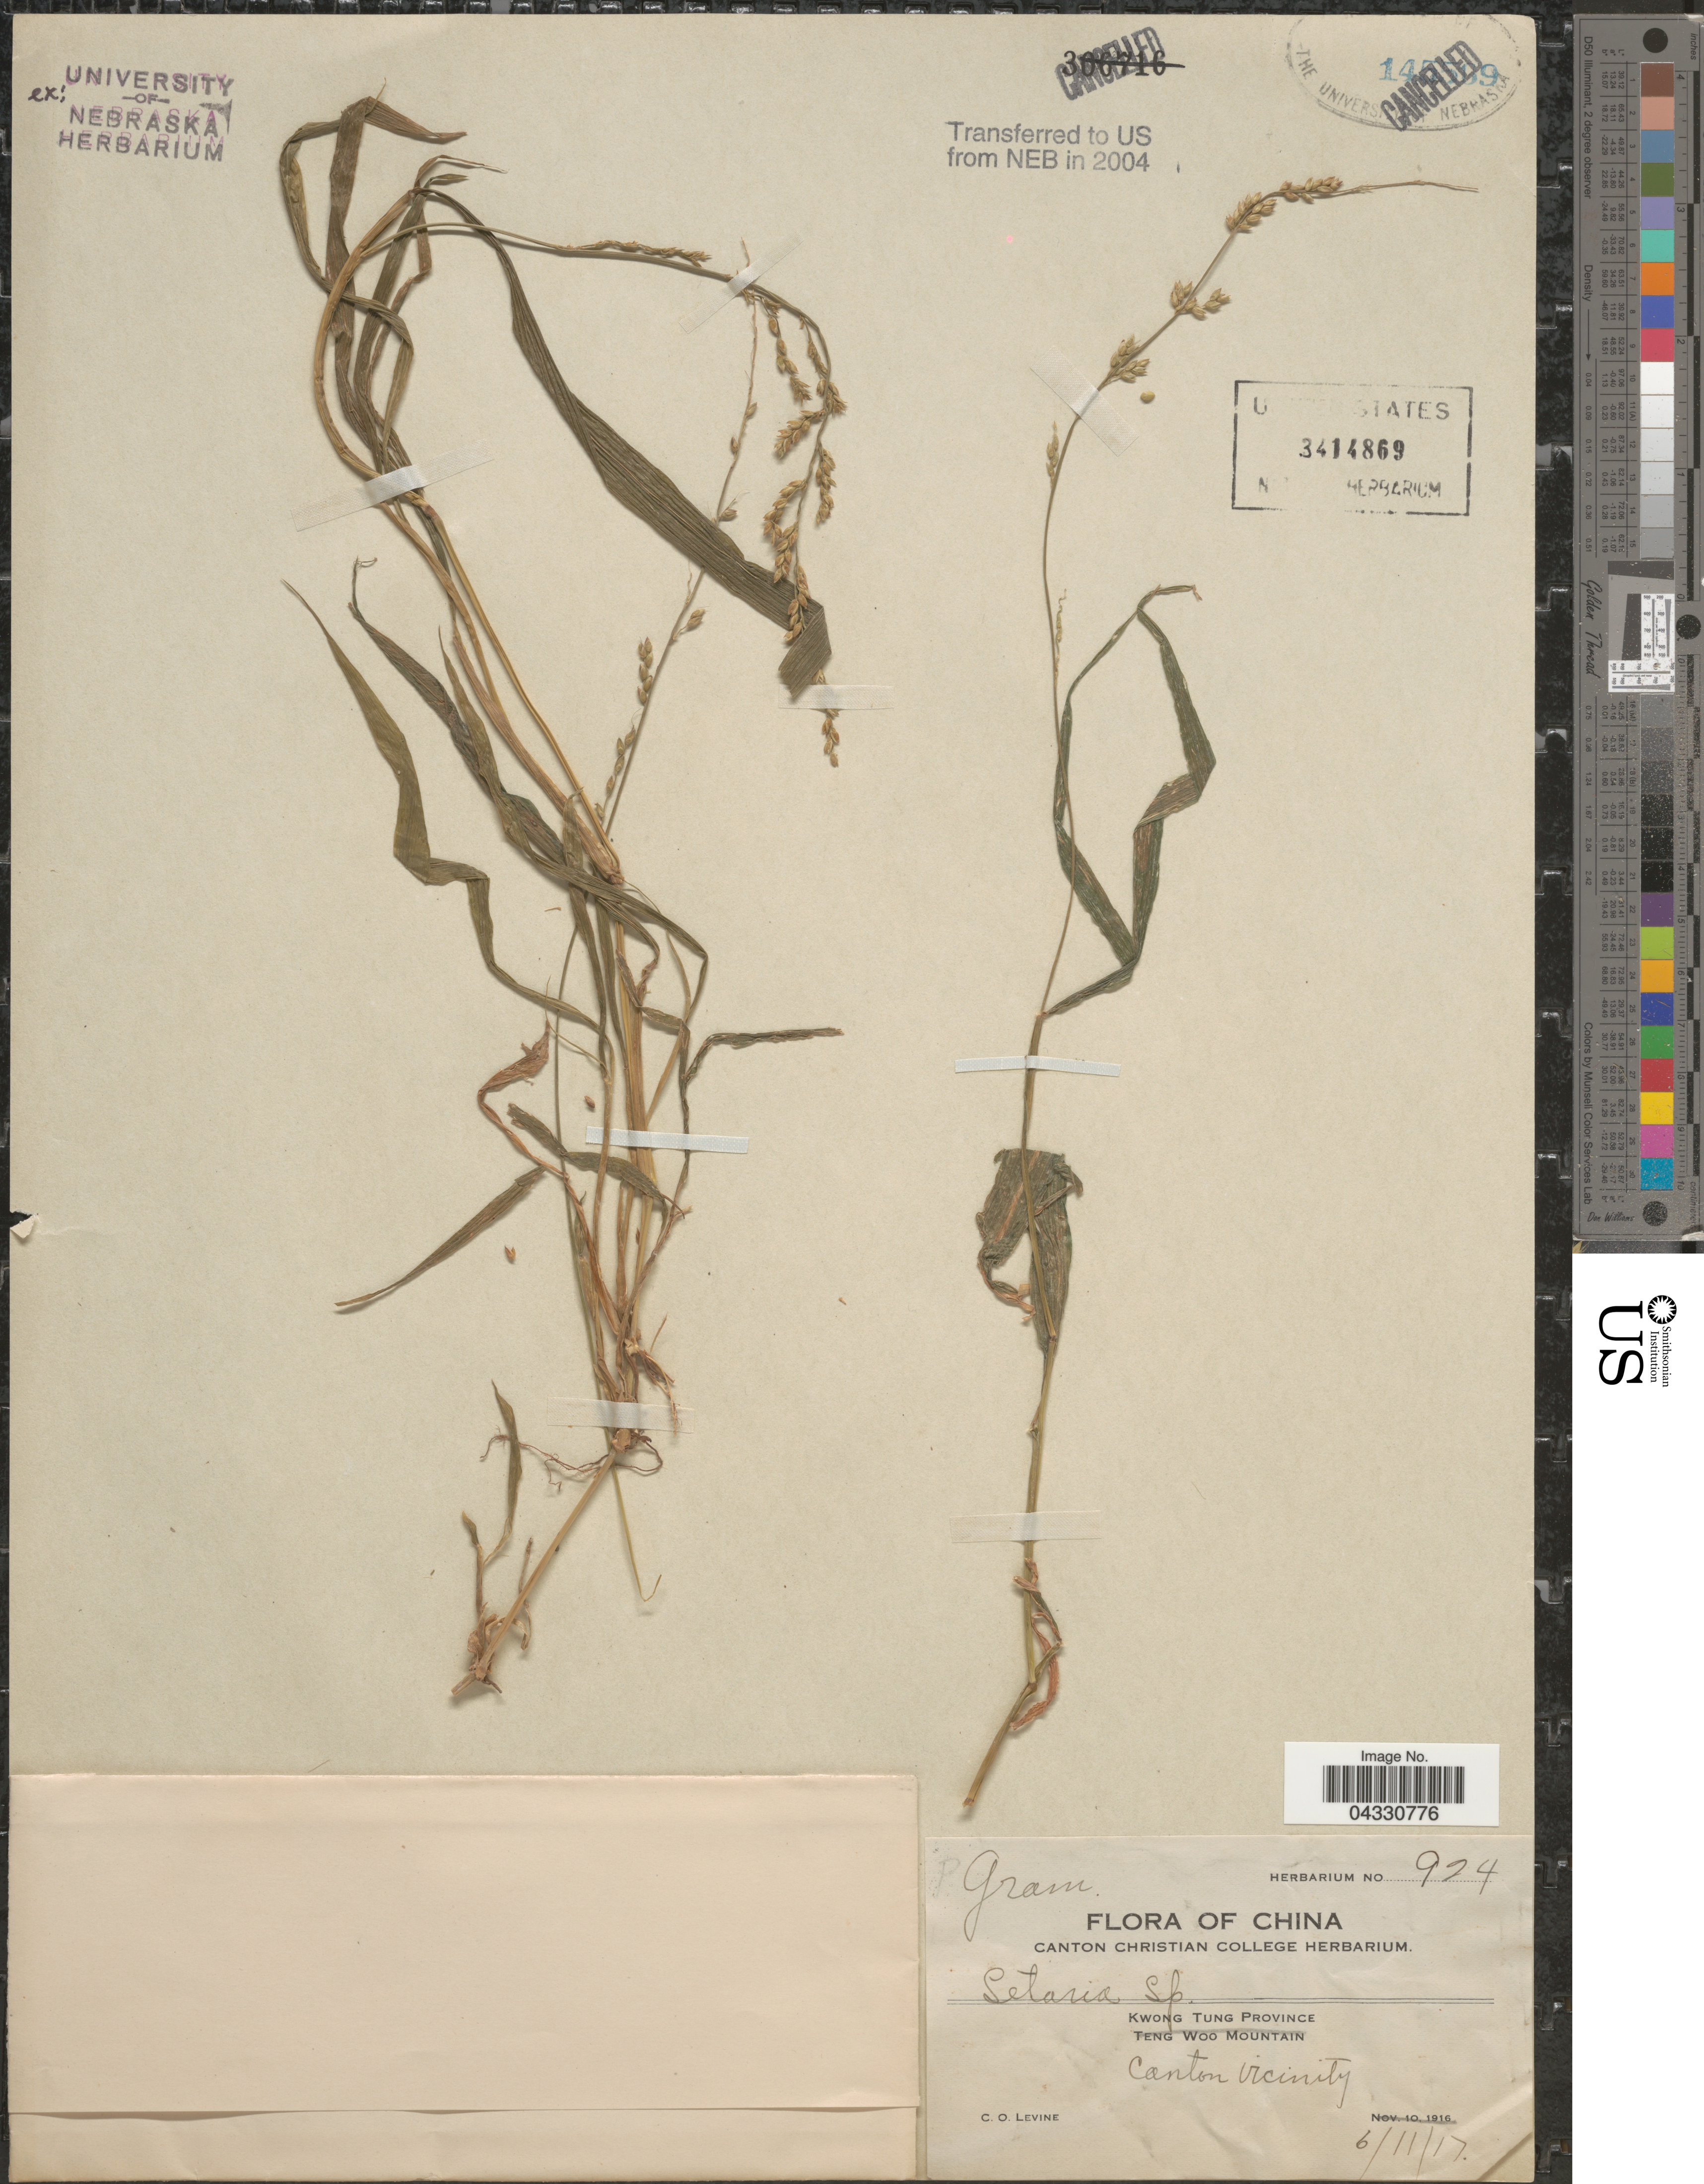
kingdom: Plantae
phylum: Tracheophyta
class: Liliopsida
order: Poales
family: Poaceae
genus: Setaria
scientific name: Setaria sp.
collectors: C. O. Levine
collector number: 924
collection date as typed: Transcribed d/m/y: 6/11/17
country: China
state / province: Guangdong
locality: Kwong Tung Province. Canton Vicinity.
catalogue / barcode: US 3414869